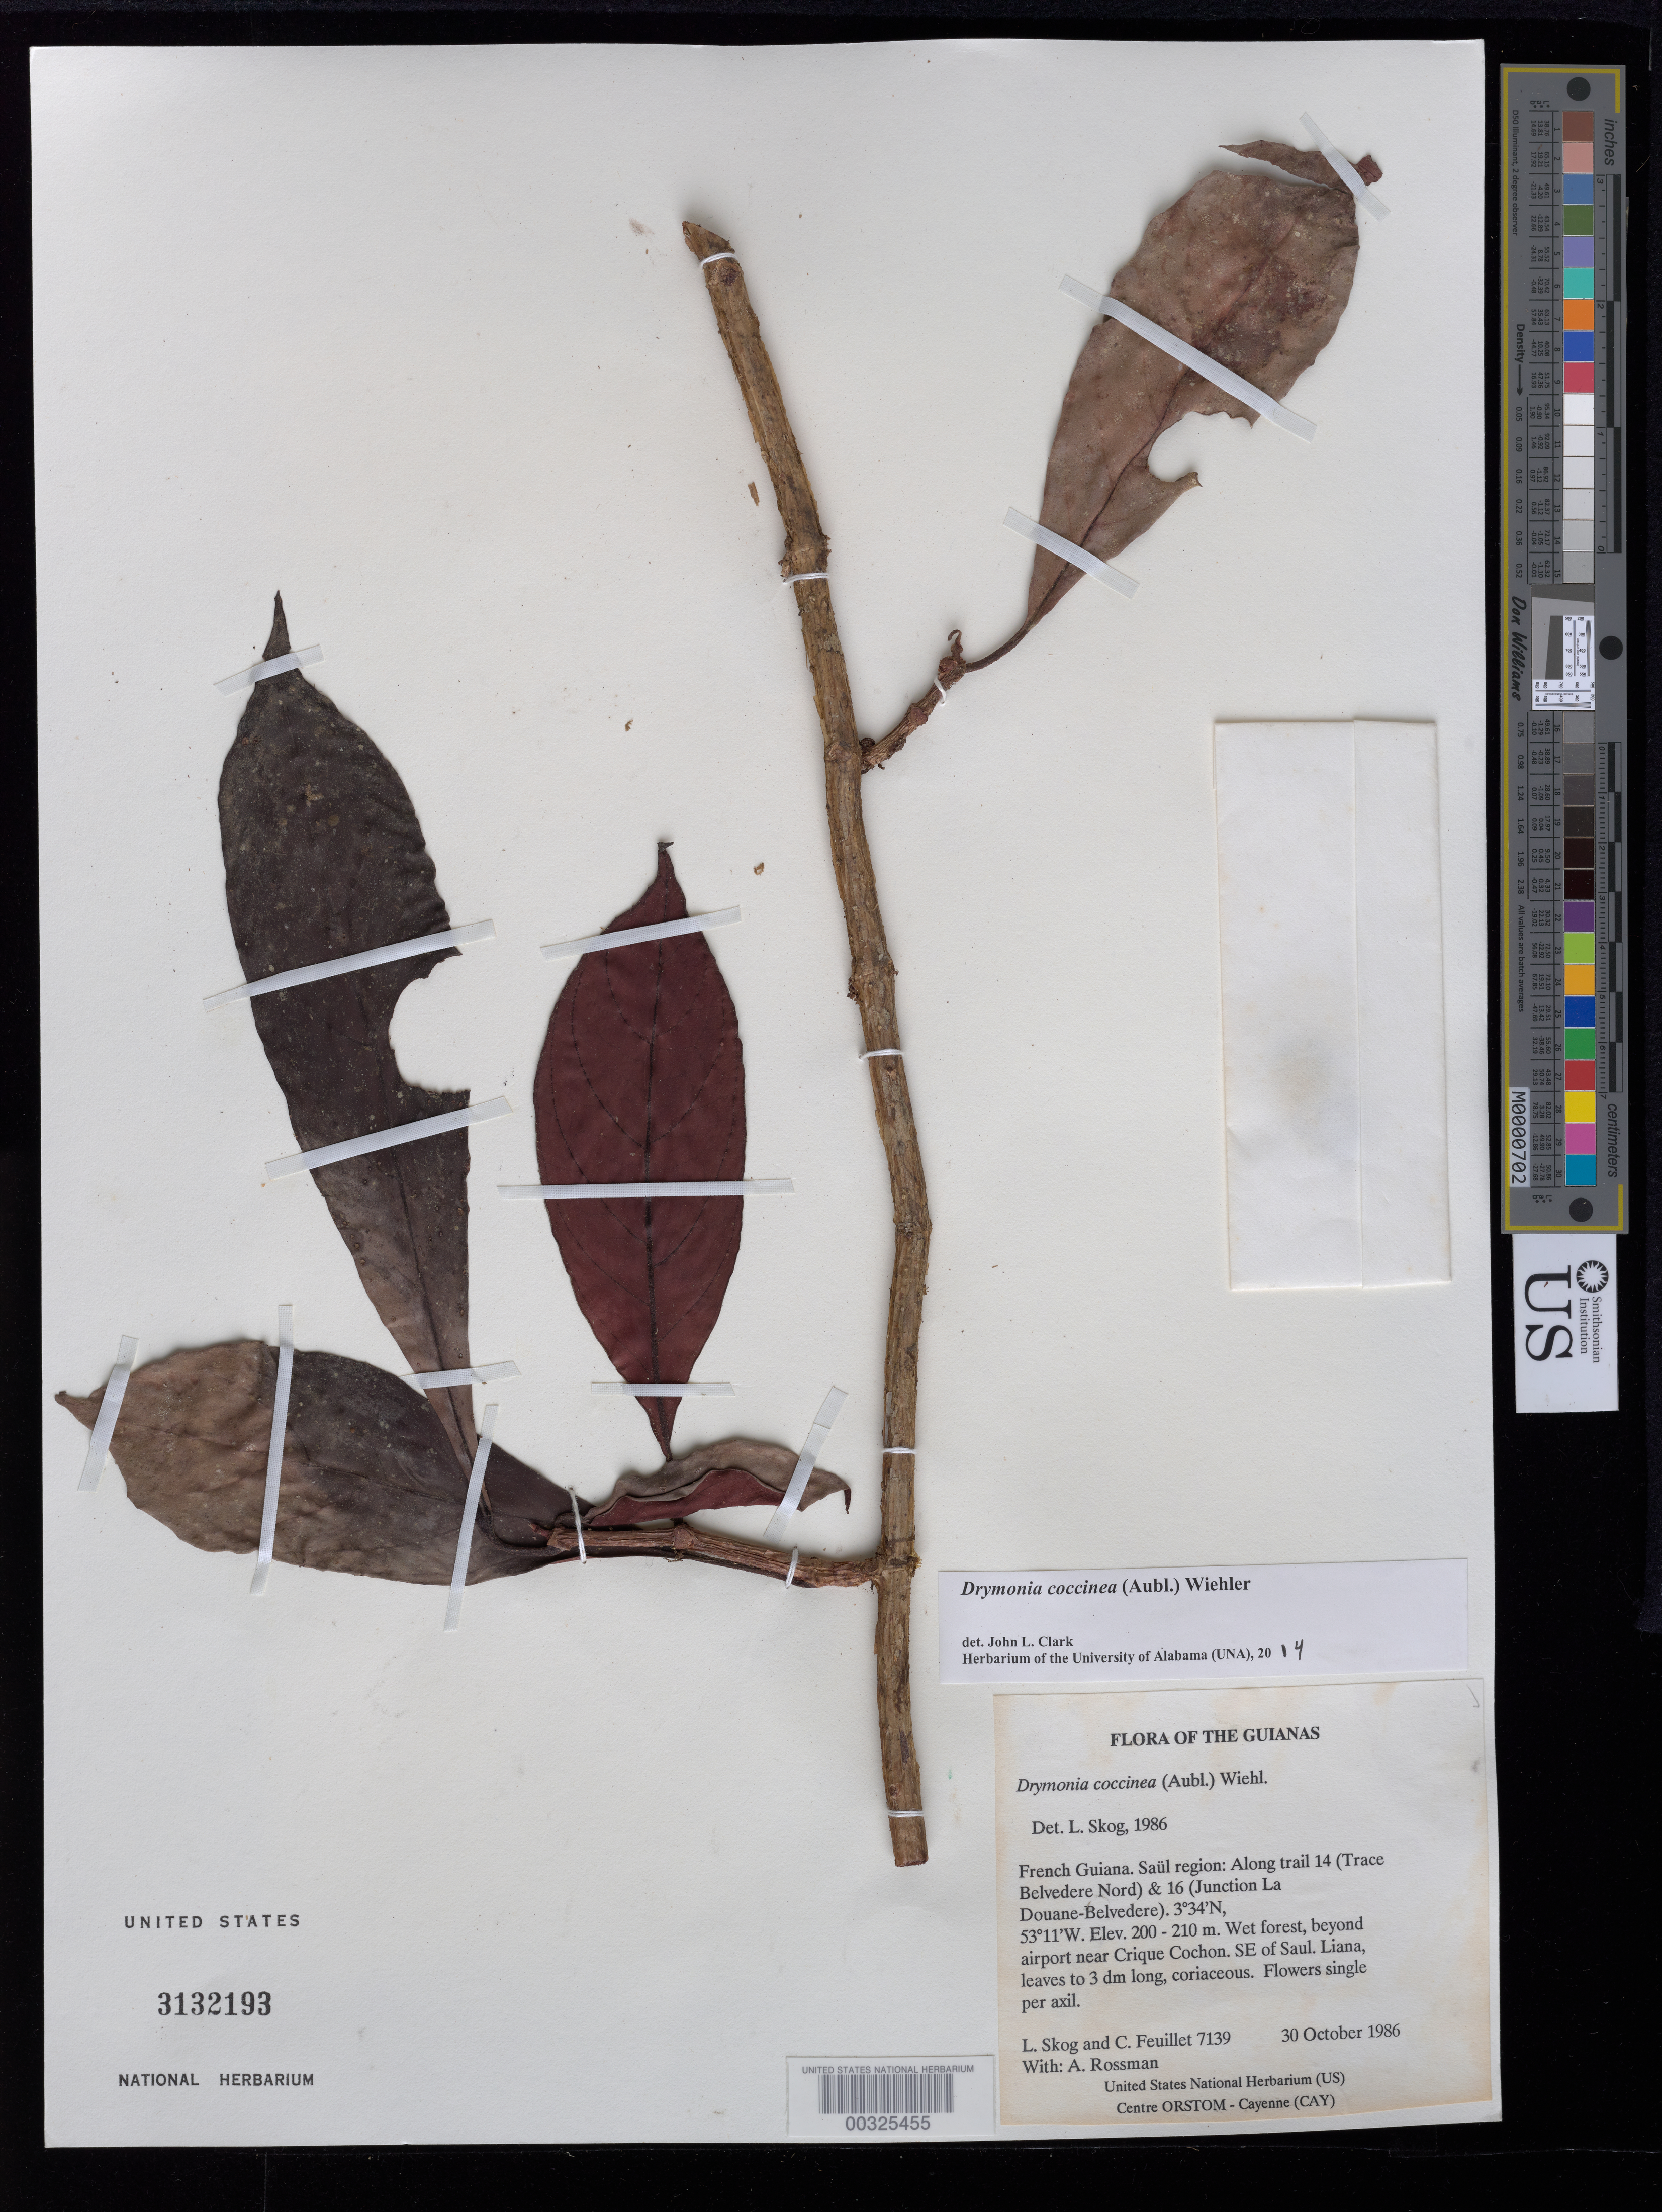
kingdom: Plantae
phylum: Tracheophyta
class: Magnoliopsida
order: Lamiales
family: Gesneriaceae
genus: Drymonia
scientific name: Drymonia coccinea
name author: (Aubl.) Wiehler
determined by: Skog, Laurence E.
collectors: L. E. Skog, C. Feuillet & A. Rossman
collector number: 7139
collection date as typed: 30 Oct 1986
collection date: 1986-10-30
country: French Guiana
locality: Saül region: along trail 14 (trace Belvedere Nord) and 16 (junction La Douane-Belvedere), beyond airport near Crique Cochon, SE of Saül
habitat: Wet forest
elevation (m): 200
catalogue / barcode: US 3132193